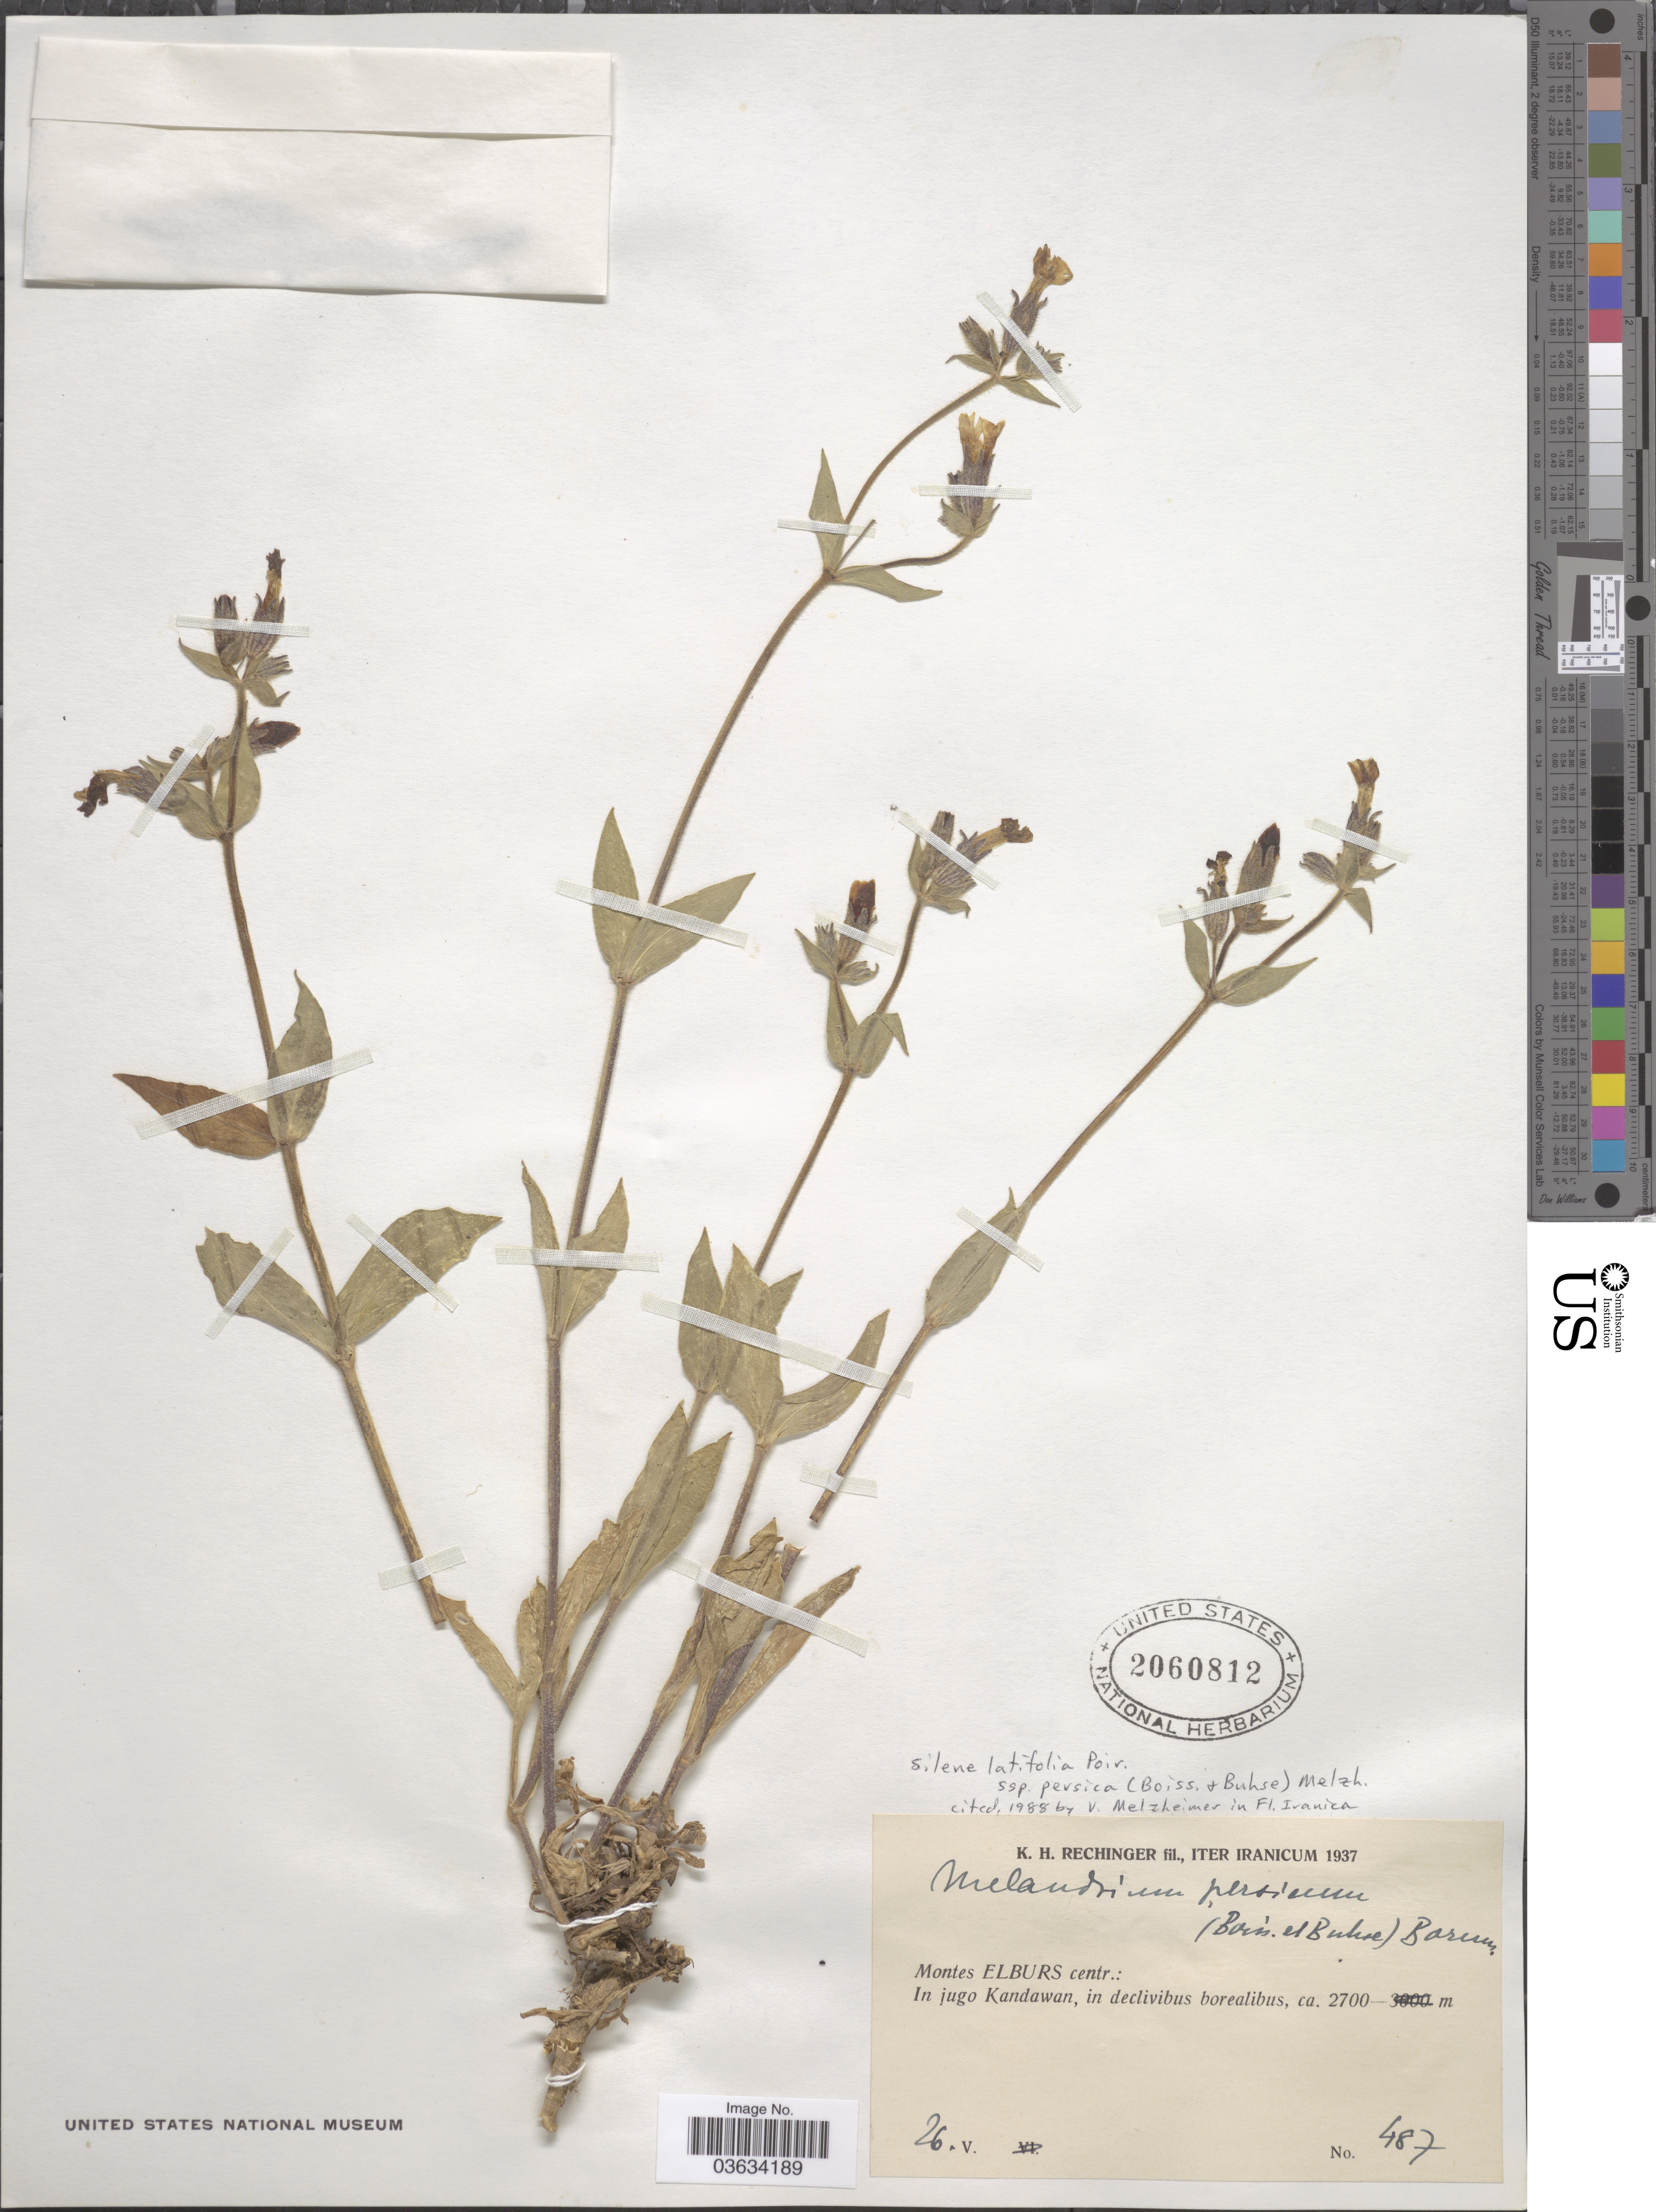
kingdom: Plantae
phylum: Tracheophyta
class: Magnoliopsida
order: Caryophyllales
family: Caryophyllaceae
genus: Silene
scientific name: Silene latifolia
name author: Poir.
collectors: K. H. Rechinger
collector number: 487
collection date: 1937-05-26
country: Iran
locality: Montes Elburs centr.: In jugo Kandawan, in declivibus borealibus.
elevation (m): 2700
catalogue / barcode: US 2060812